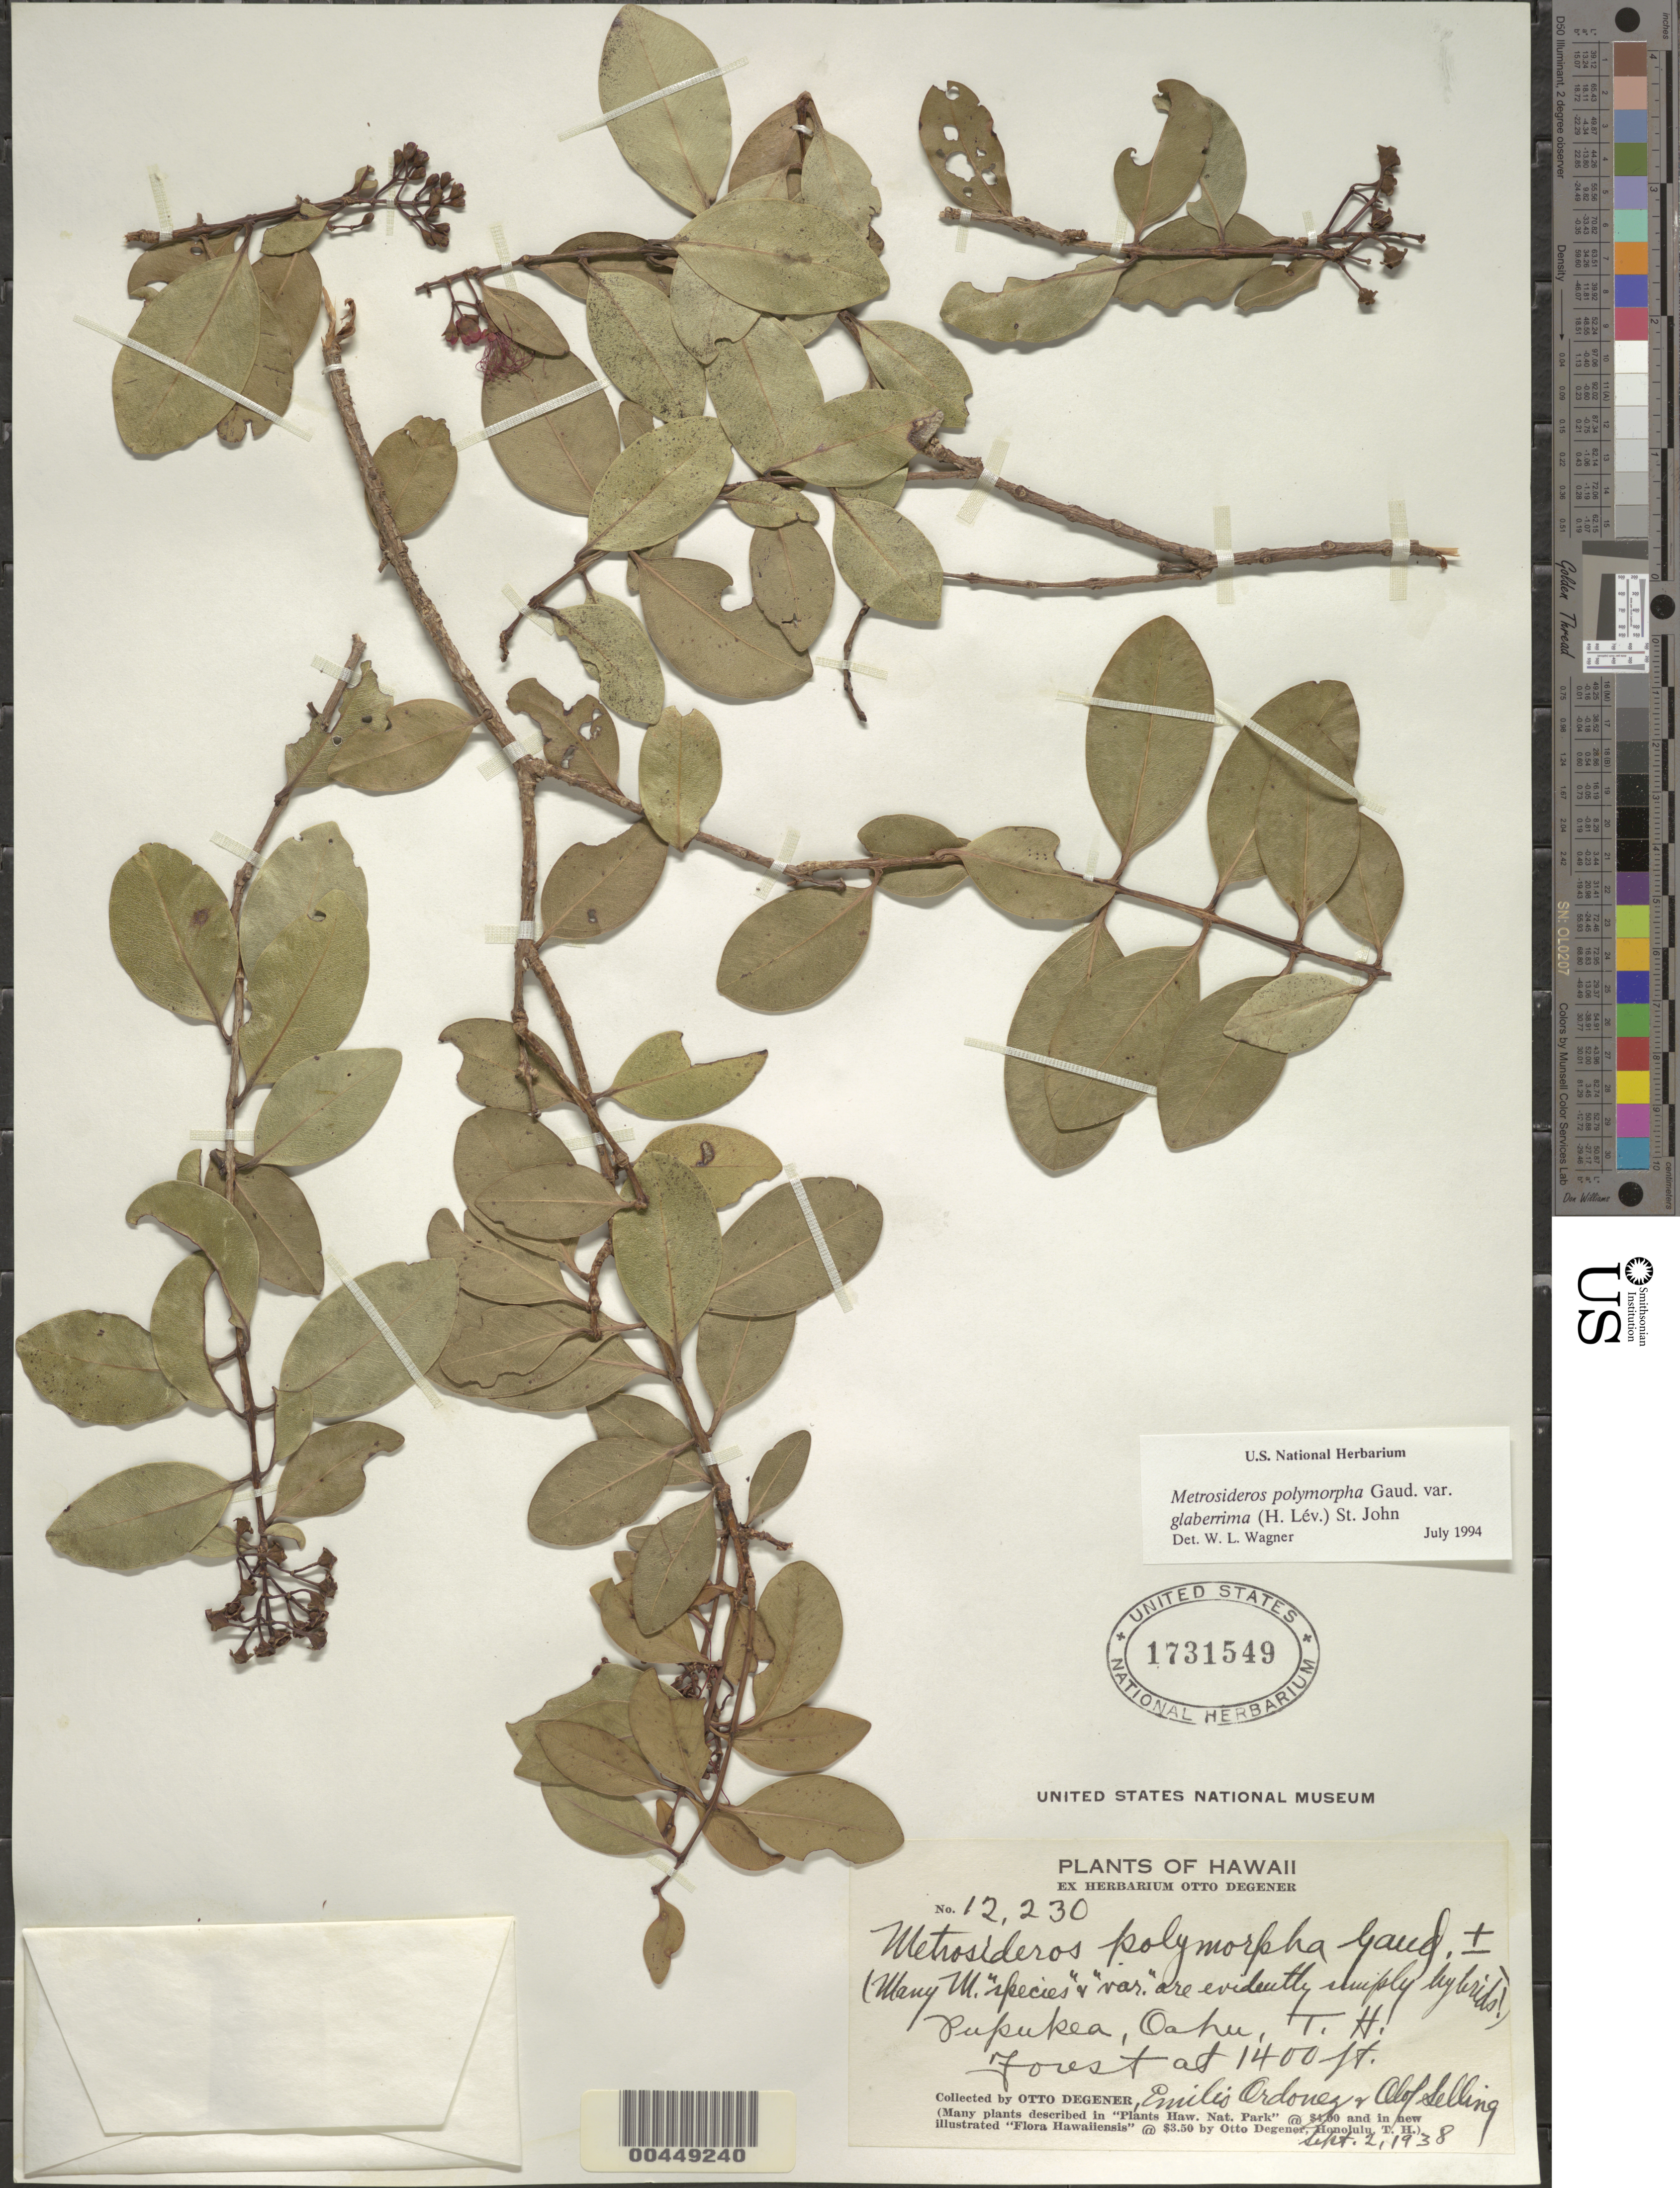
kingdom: Plantae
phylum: Tracheophyta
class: Magnoliopsida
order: Myrtales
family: Myrtaceae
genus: Metrosideros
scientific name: Metrosideros polymorpha var. glaberrima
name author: (H. Lév.) H. St. John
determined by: Wagner, W. L., (BOT), Smithsonian Institution - National Museum of Natural History (UNITED STATES)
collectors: O. Degener, E. Ordoneg & O. Selling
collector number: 12230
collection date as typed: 2 Sep 1938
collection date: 1938-09-02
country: United States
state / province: Hawaii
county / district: Honolulu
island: Oahu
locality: Pupukae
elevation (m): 427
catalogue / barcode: US 1731549